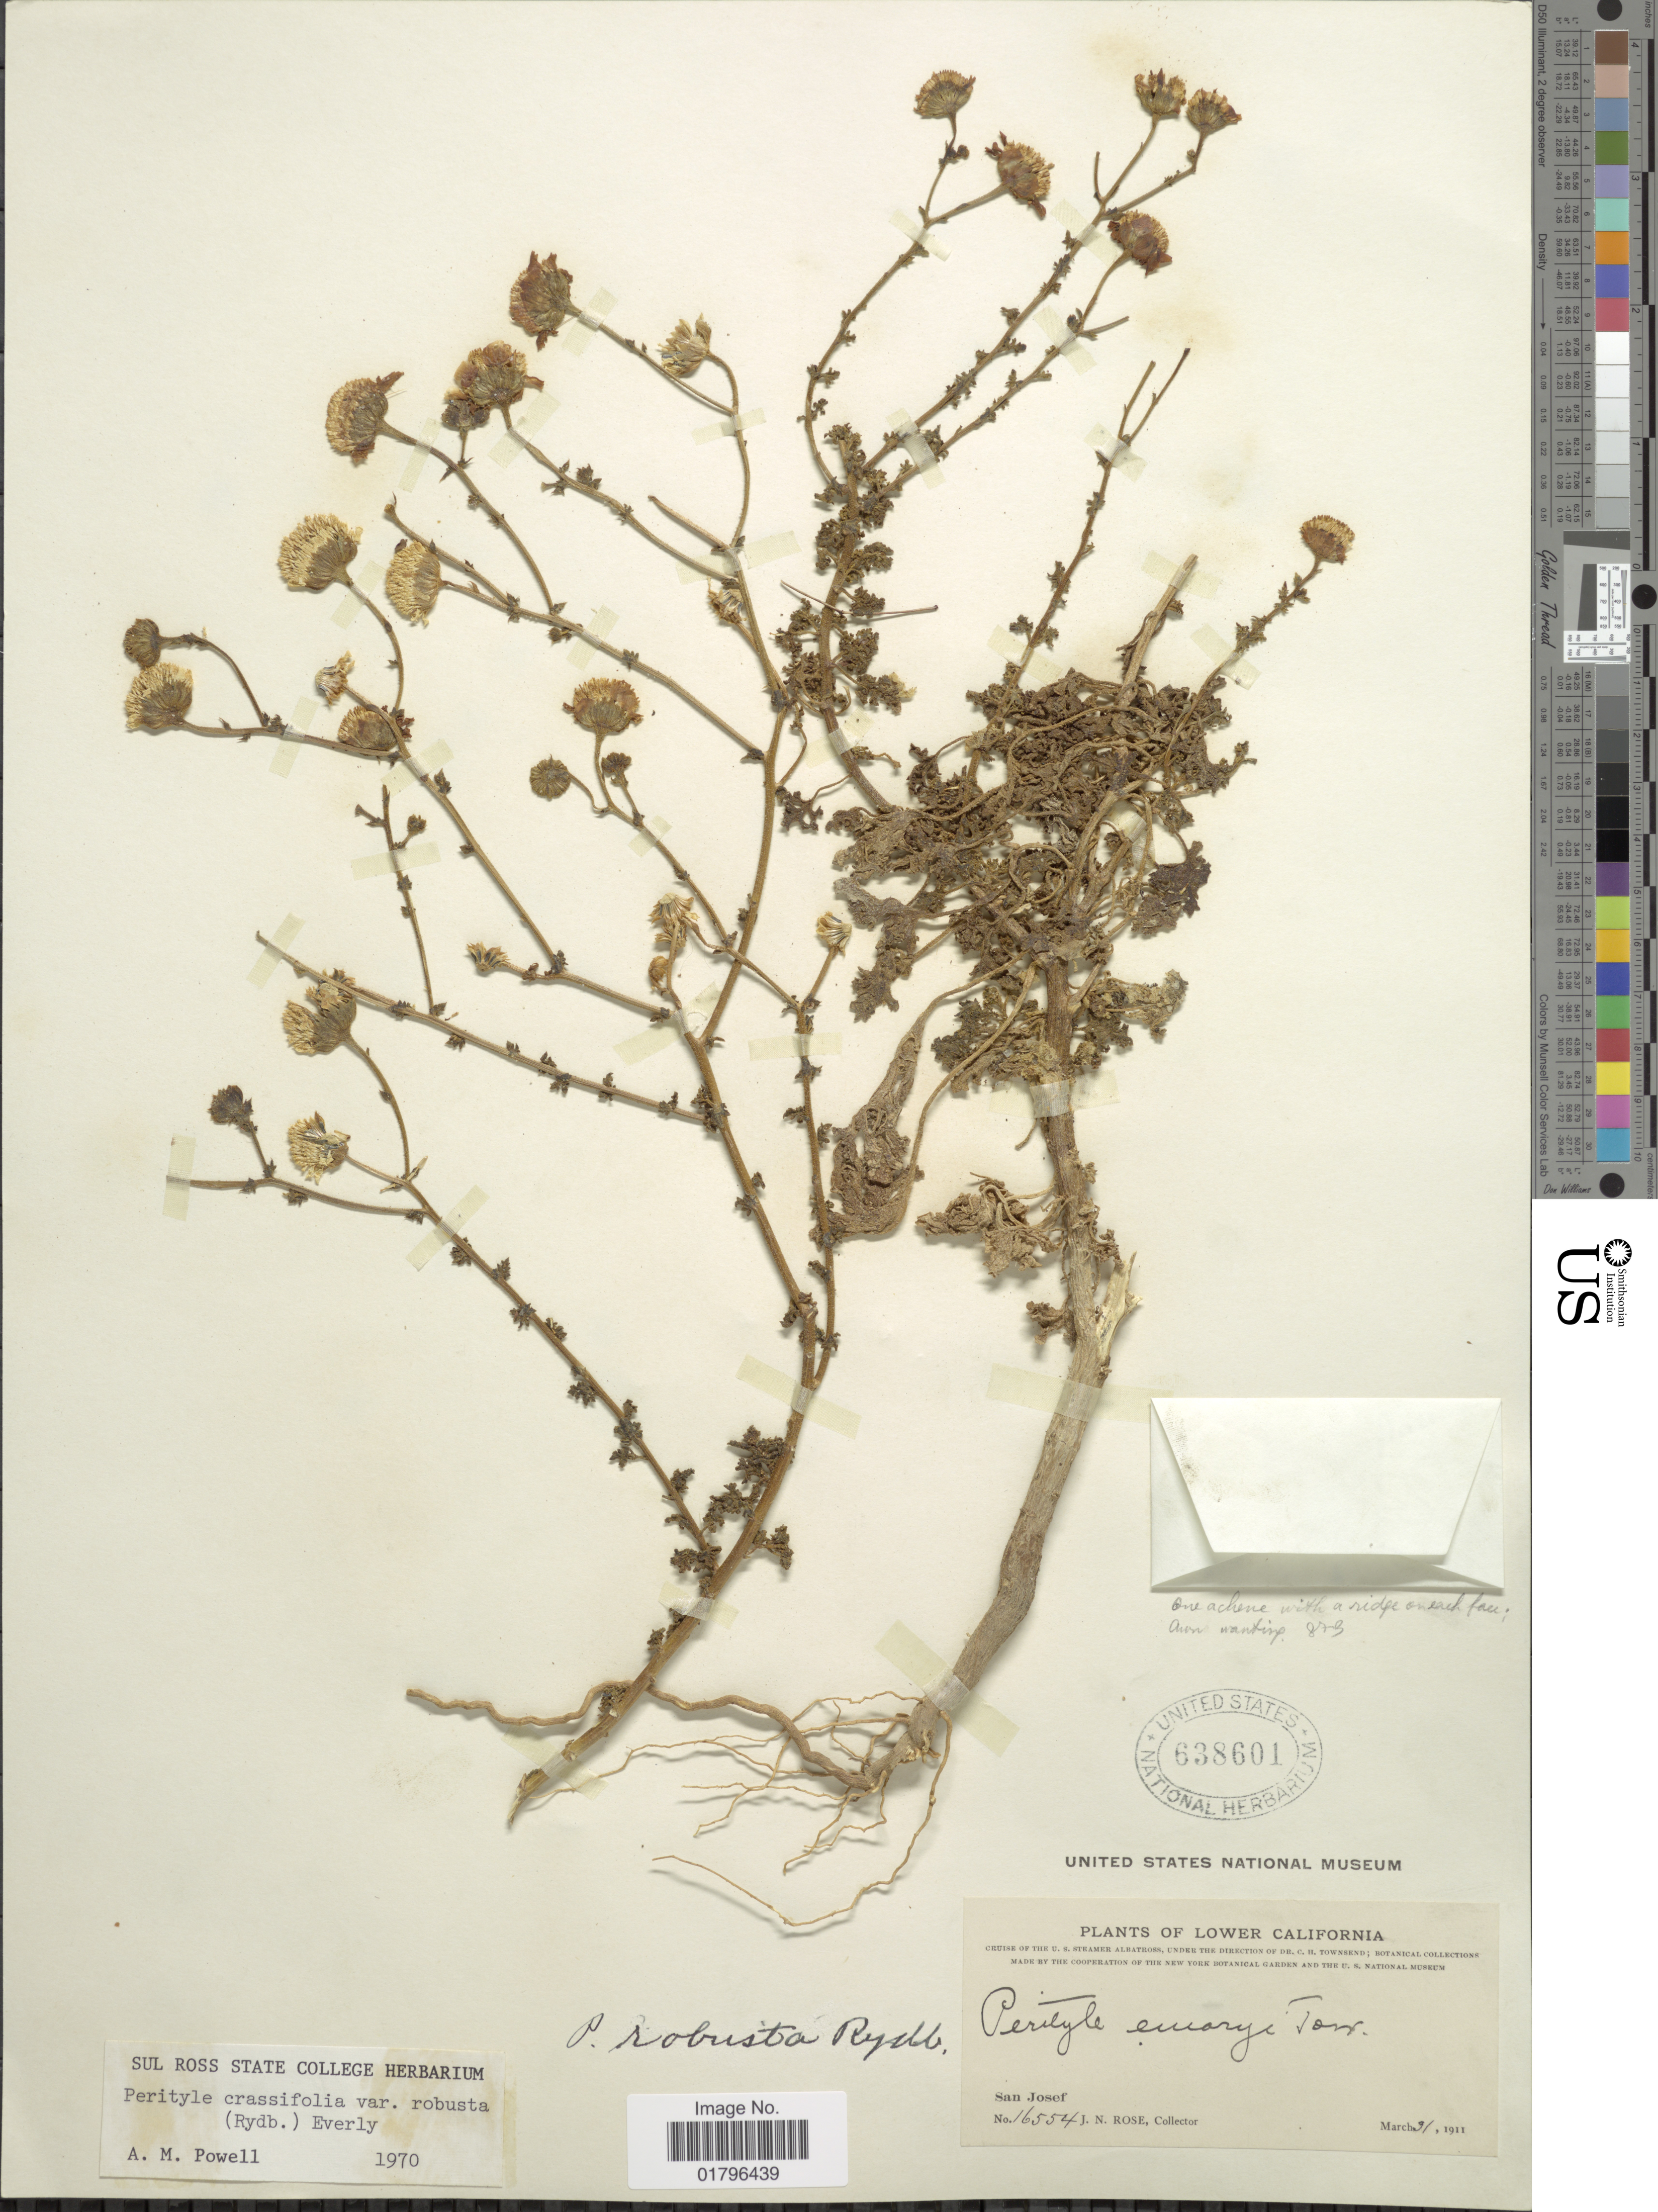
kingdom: Plantae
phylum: Tracheophyta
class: Magnoliopsida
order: Asterales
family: Asteraceae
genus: Perityle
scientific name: Perityle crassifolia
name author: Brandegee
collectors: J. N. Rose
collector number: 16554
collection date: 1911-03-31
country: Mexico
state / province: Baja California Sur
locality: Lower California, San Josef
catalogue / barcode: US 638601